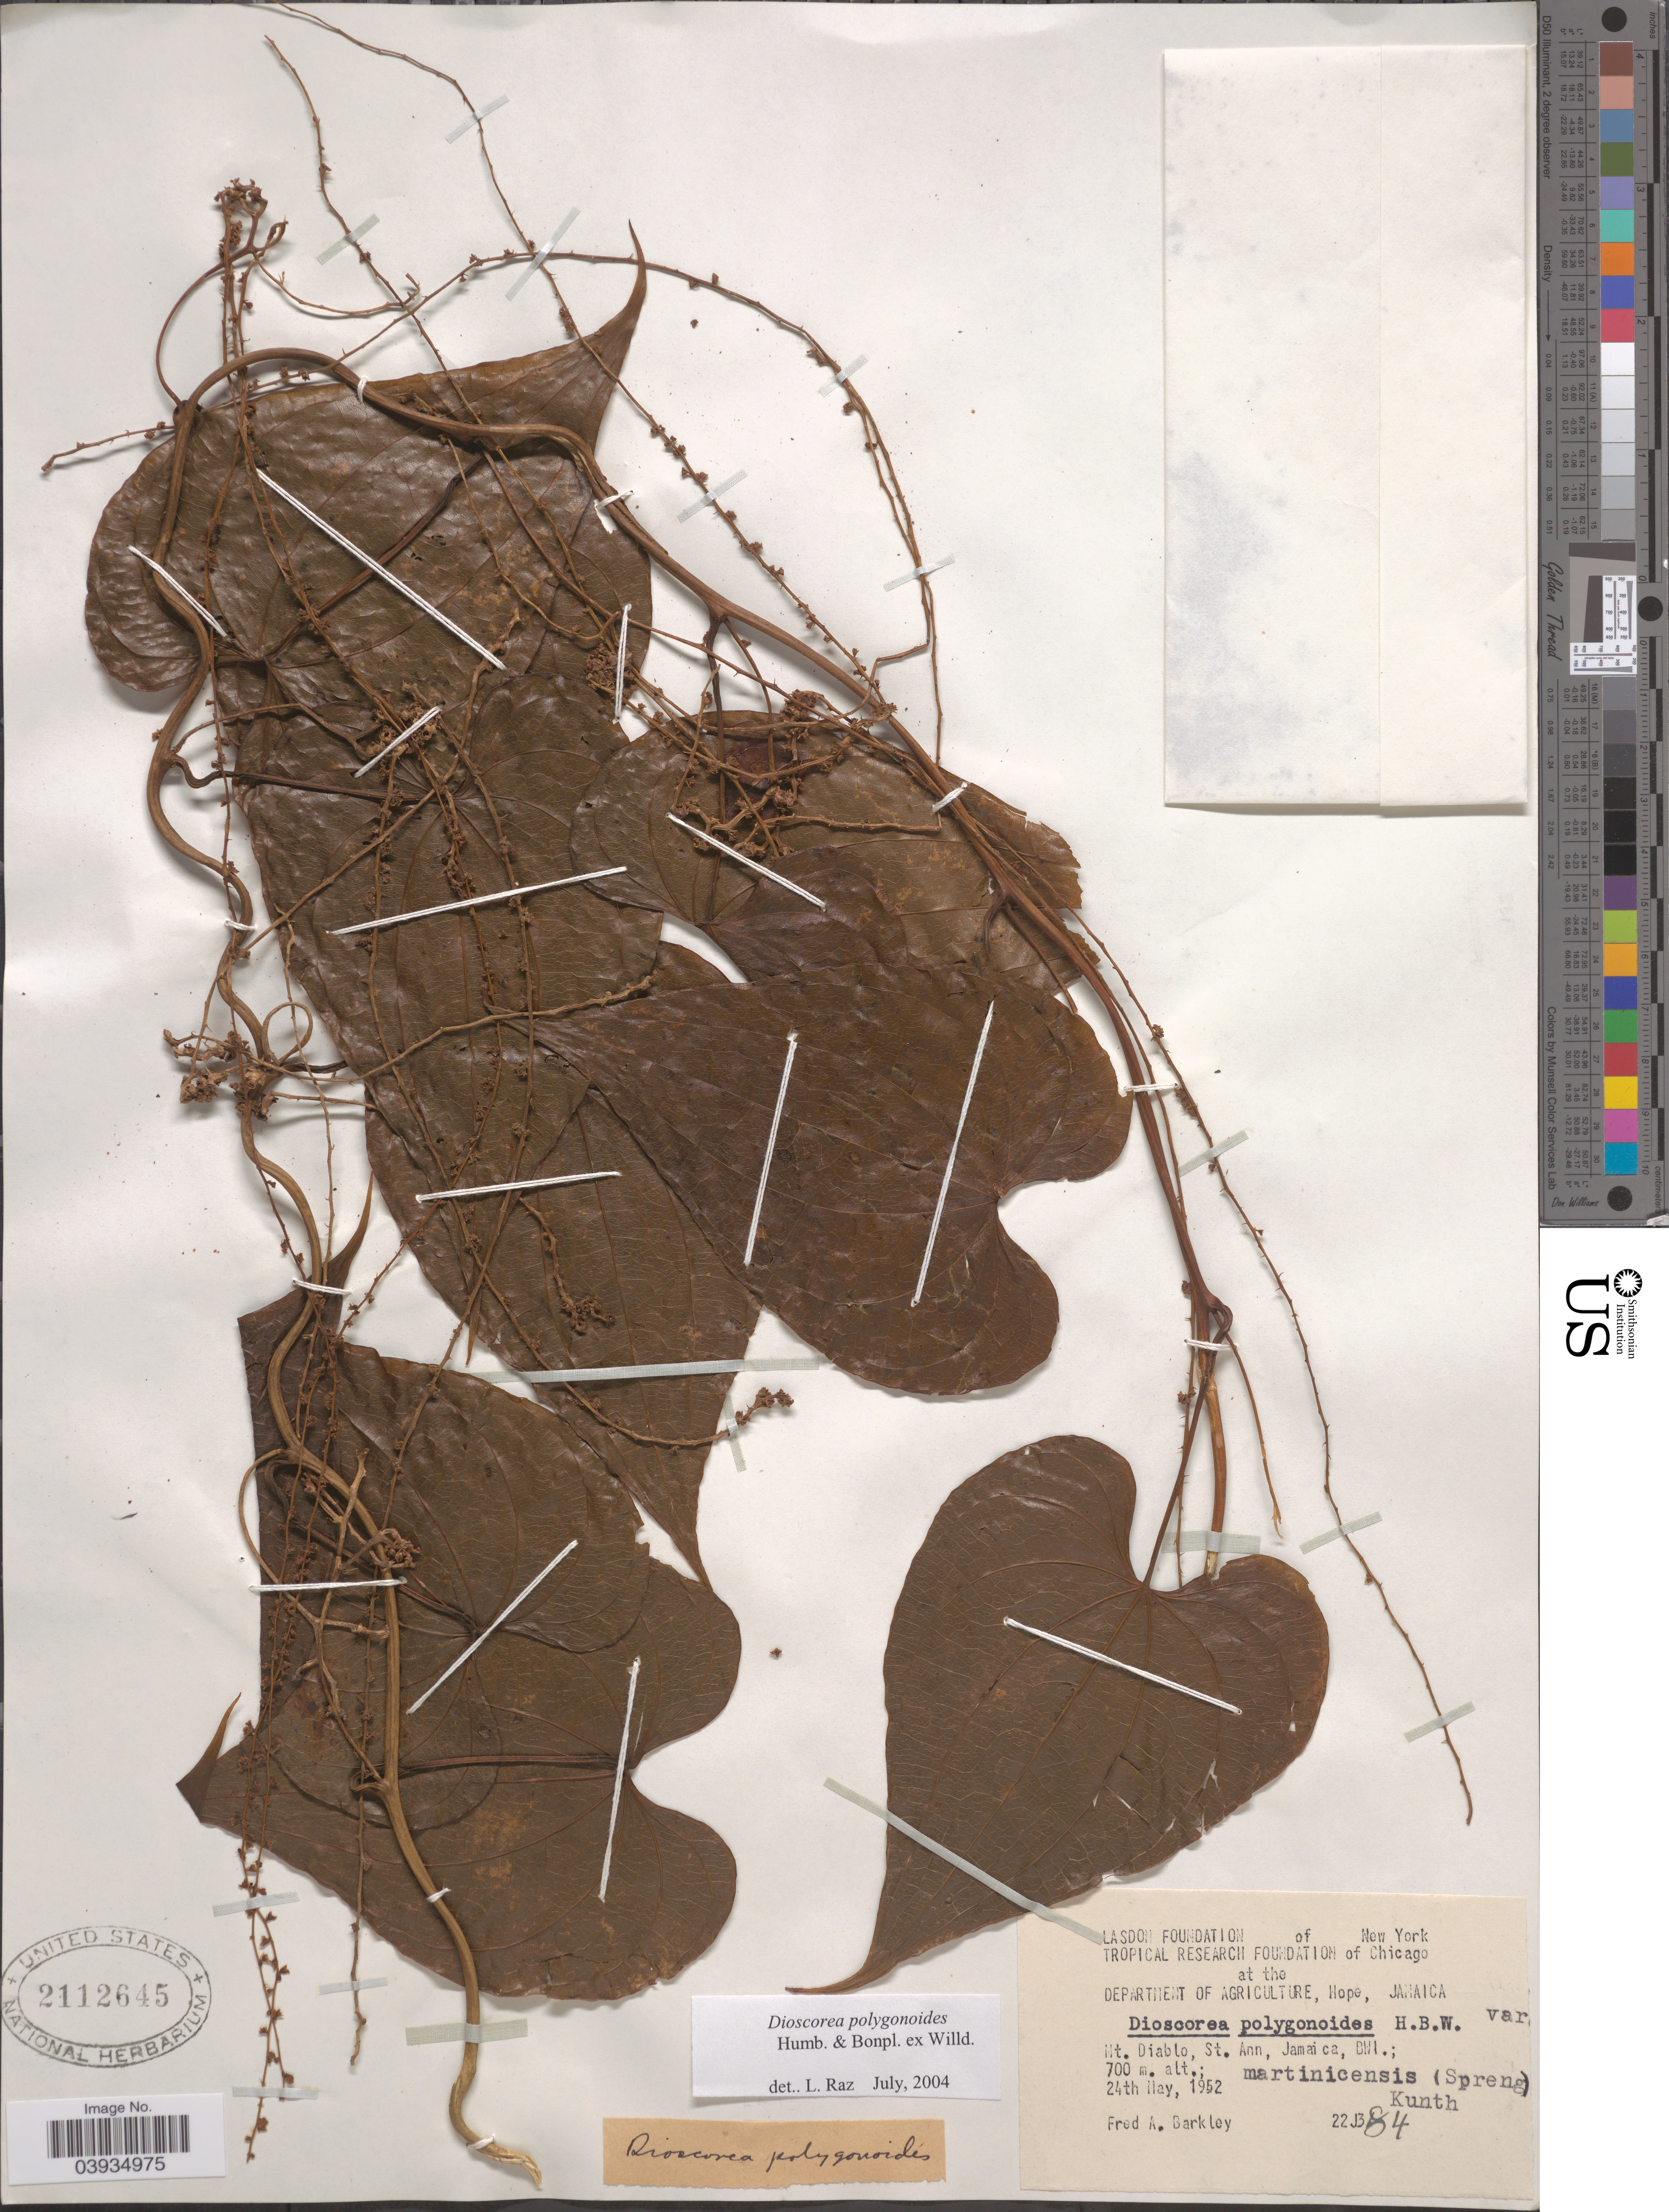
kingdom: Plantae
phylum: Tracheophyta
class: Liliopsida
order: Dioscoreales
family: Dioscoreaceae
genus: Dioscorea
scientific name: Dioscorea polygonoides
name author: Humb. & Bonpl. ex Willd.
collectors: F. A. Barkley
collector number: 22J384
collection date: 1952-05-24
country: Jamaica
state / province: Saint Ann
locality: Mt. Diablo, St. Ann.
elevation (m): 700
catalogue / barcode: US 2112645